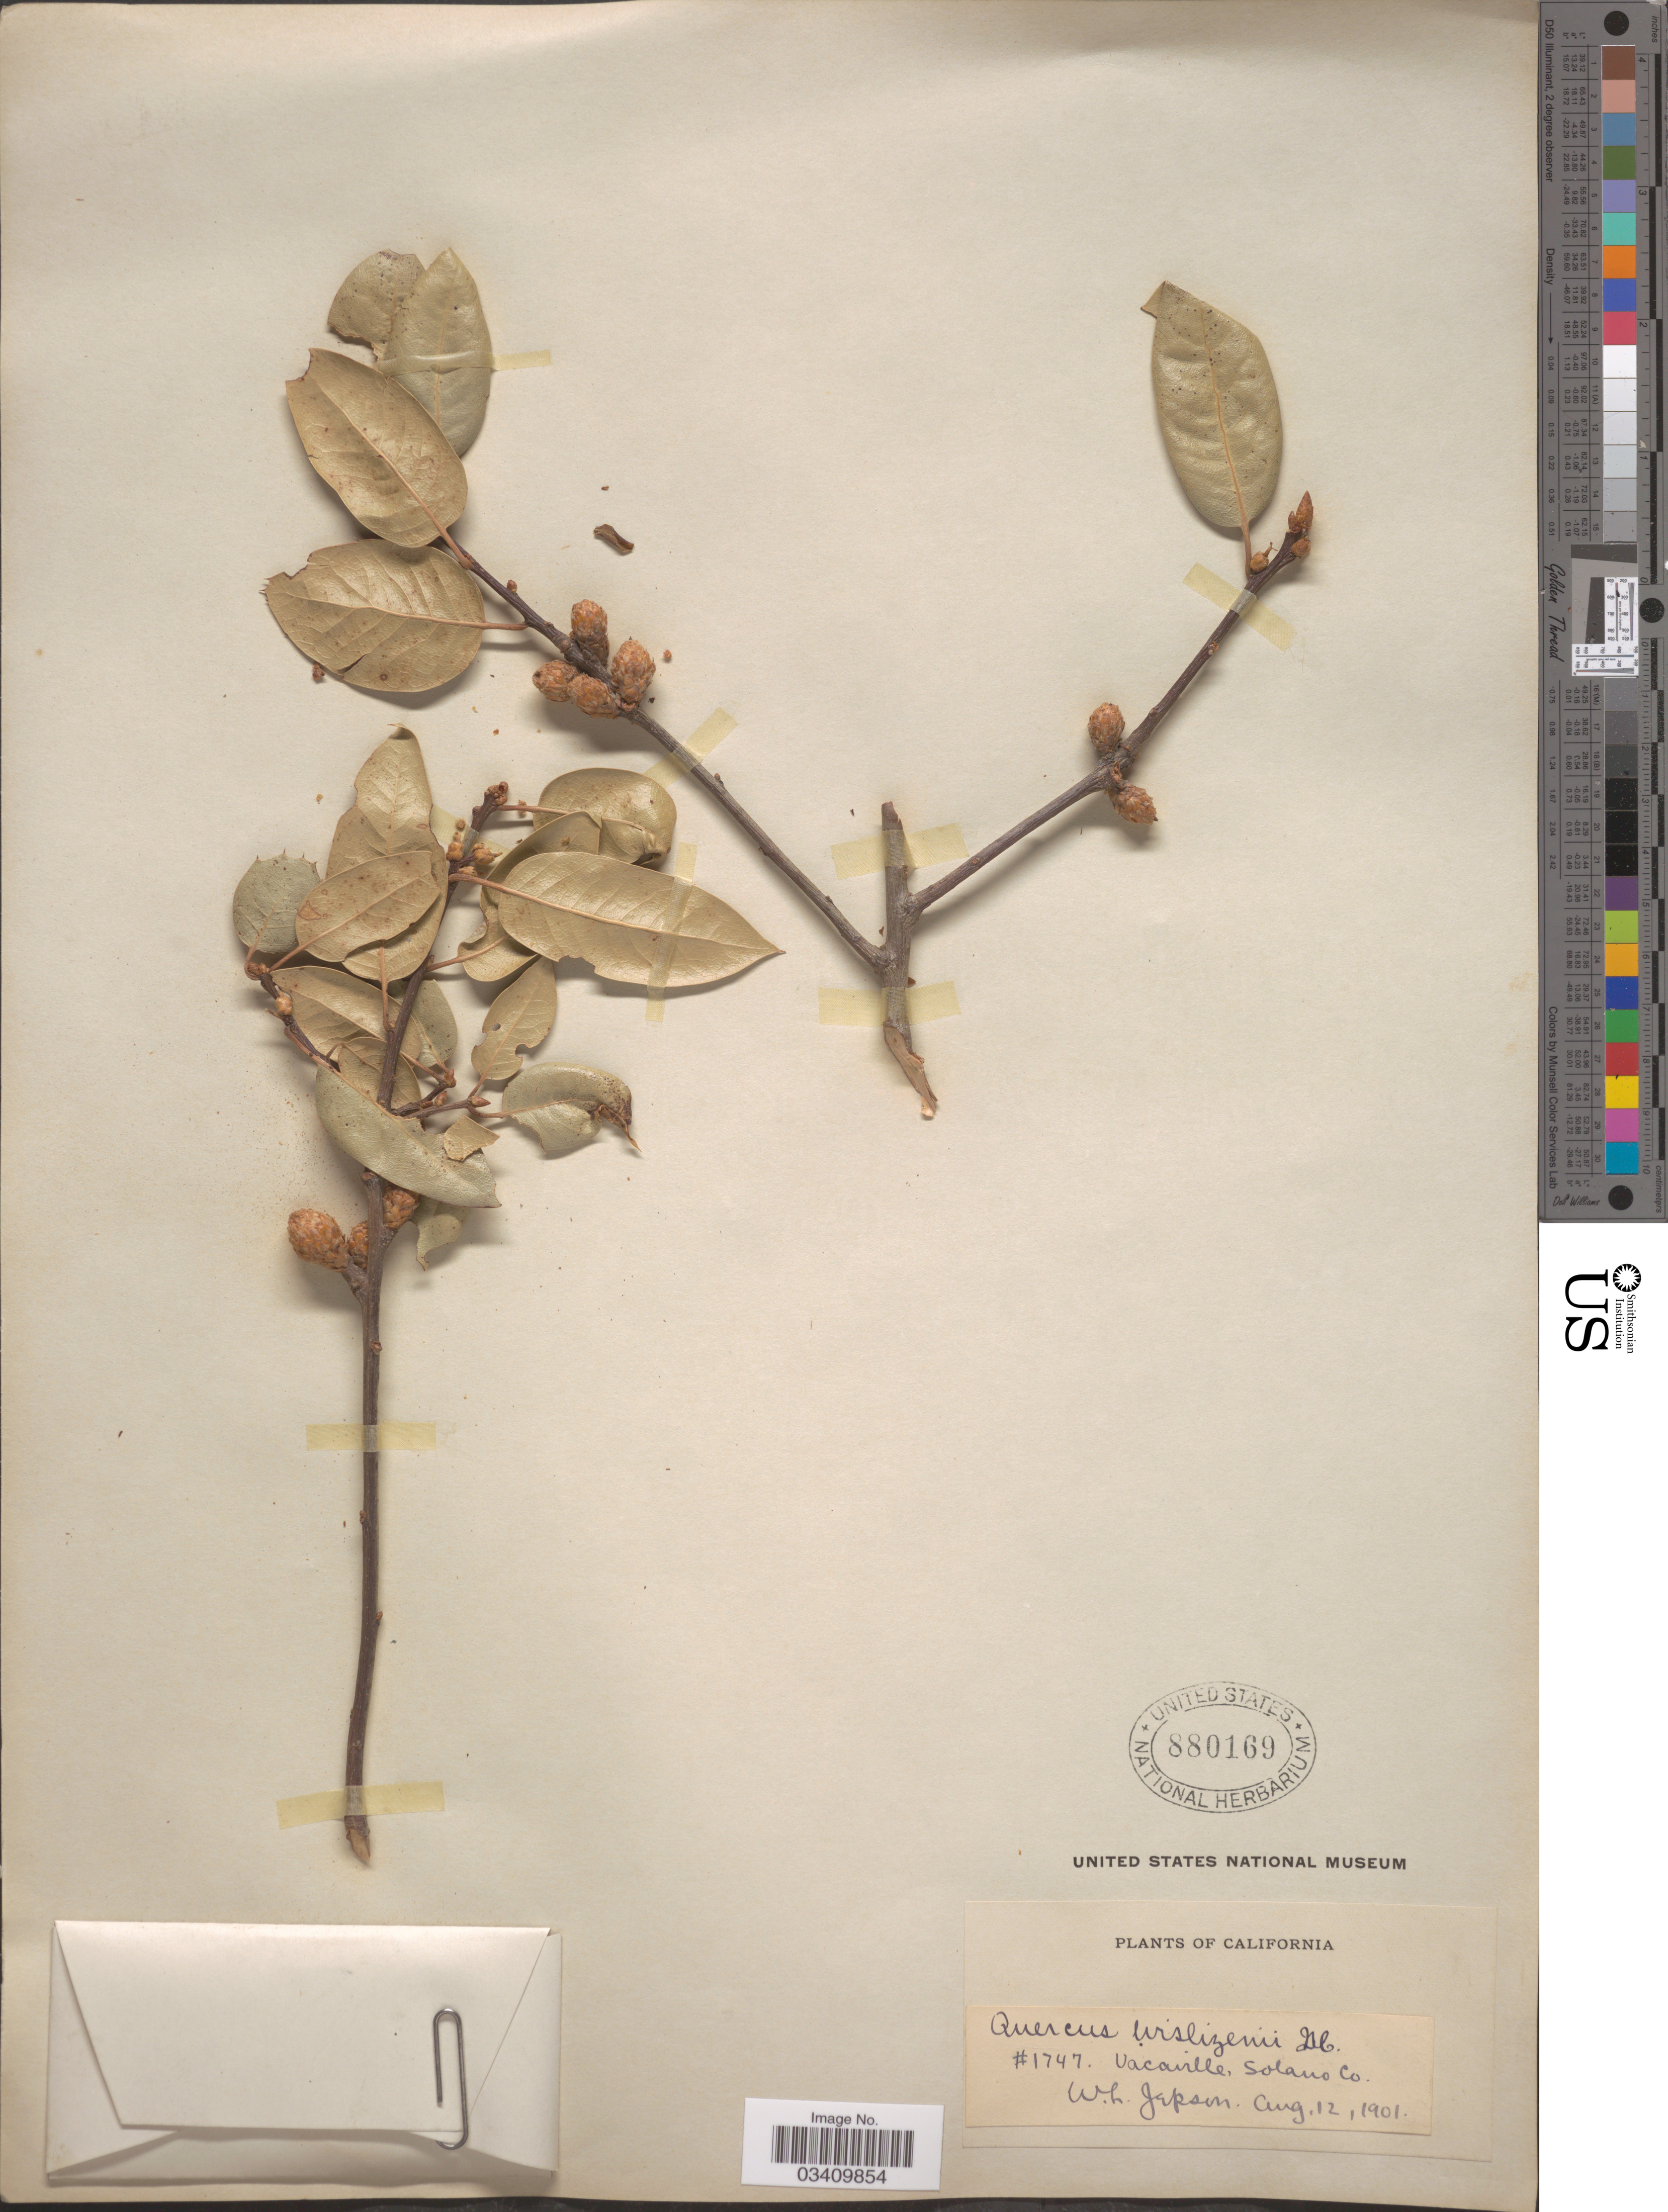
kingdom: Plantae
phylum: Tracheophyta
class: Magnoliopsida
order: Fagales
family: Fagaceae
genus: Quercus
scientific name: Quercus wislizeni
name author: A. DC.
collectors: W. L. Jepson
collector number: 1747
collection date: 1901-08-12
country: United States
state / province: California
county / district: Solano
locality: Vacairlle, Solano Co.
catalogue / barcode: US 880169